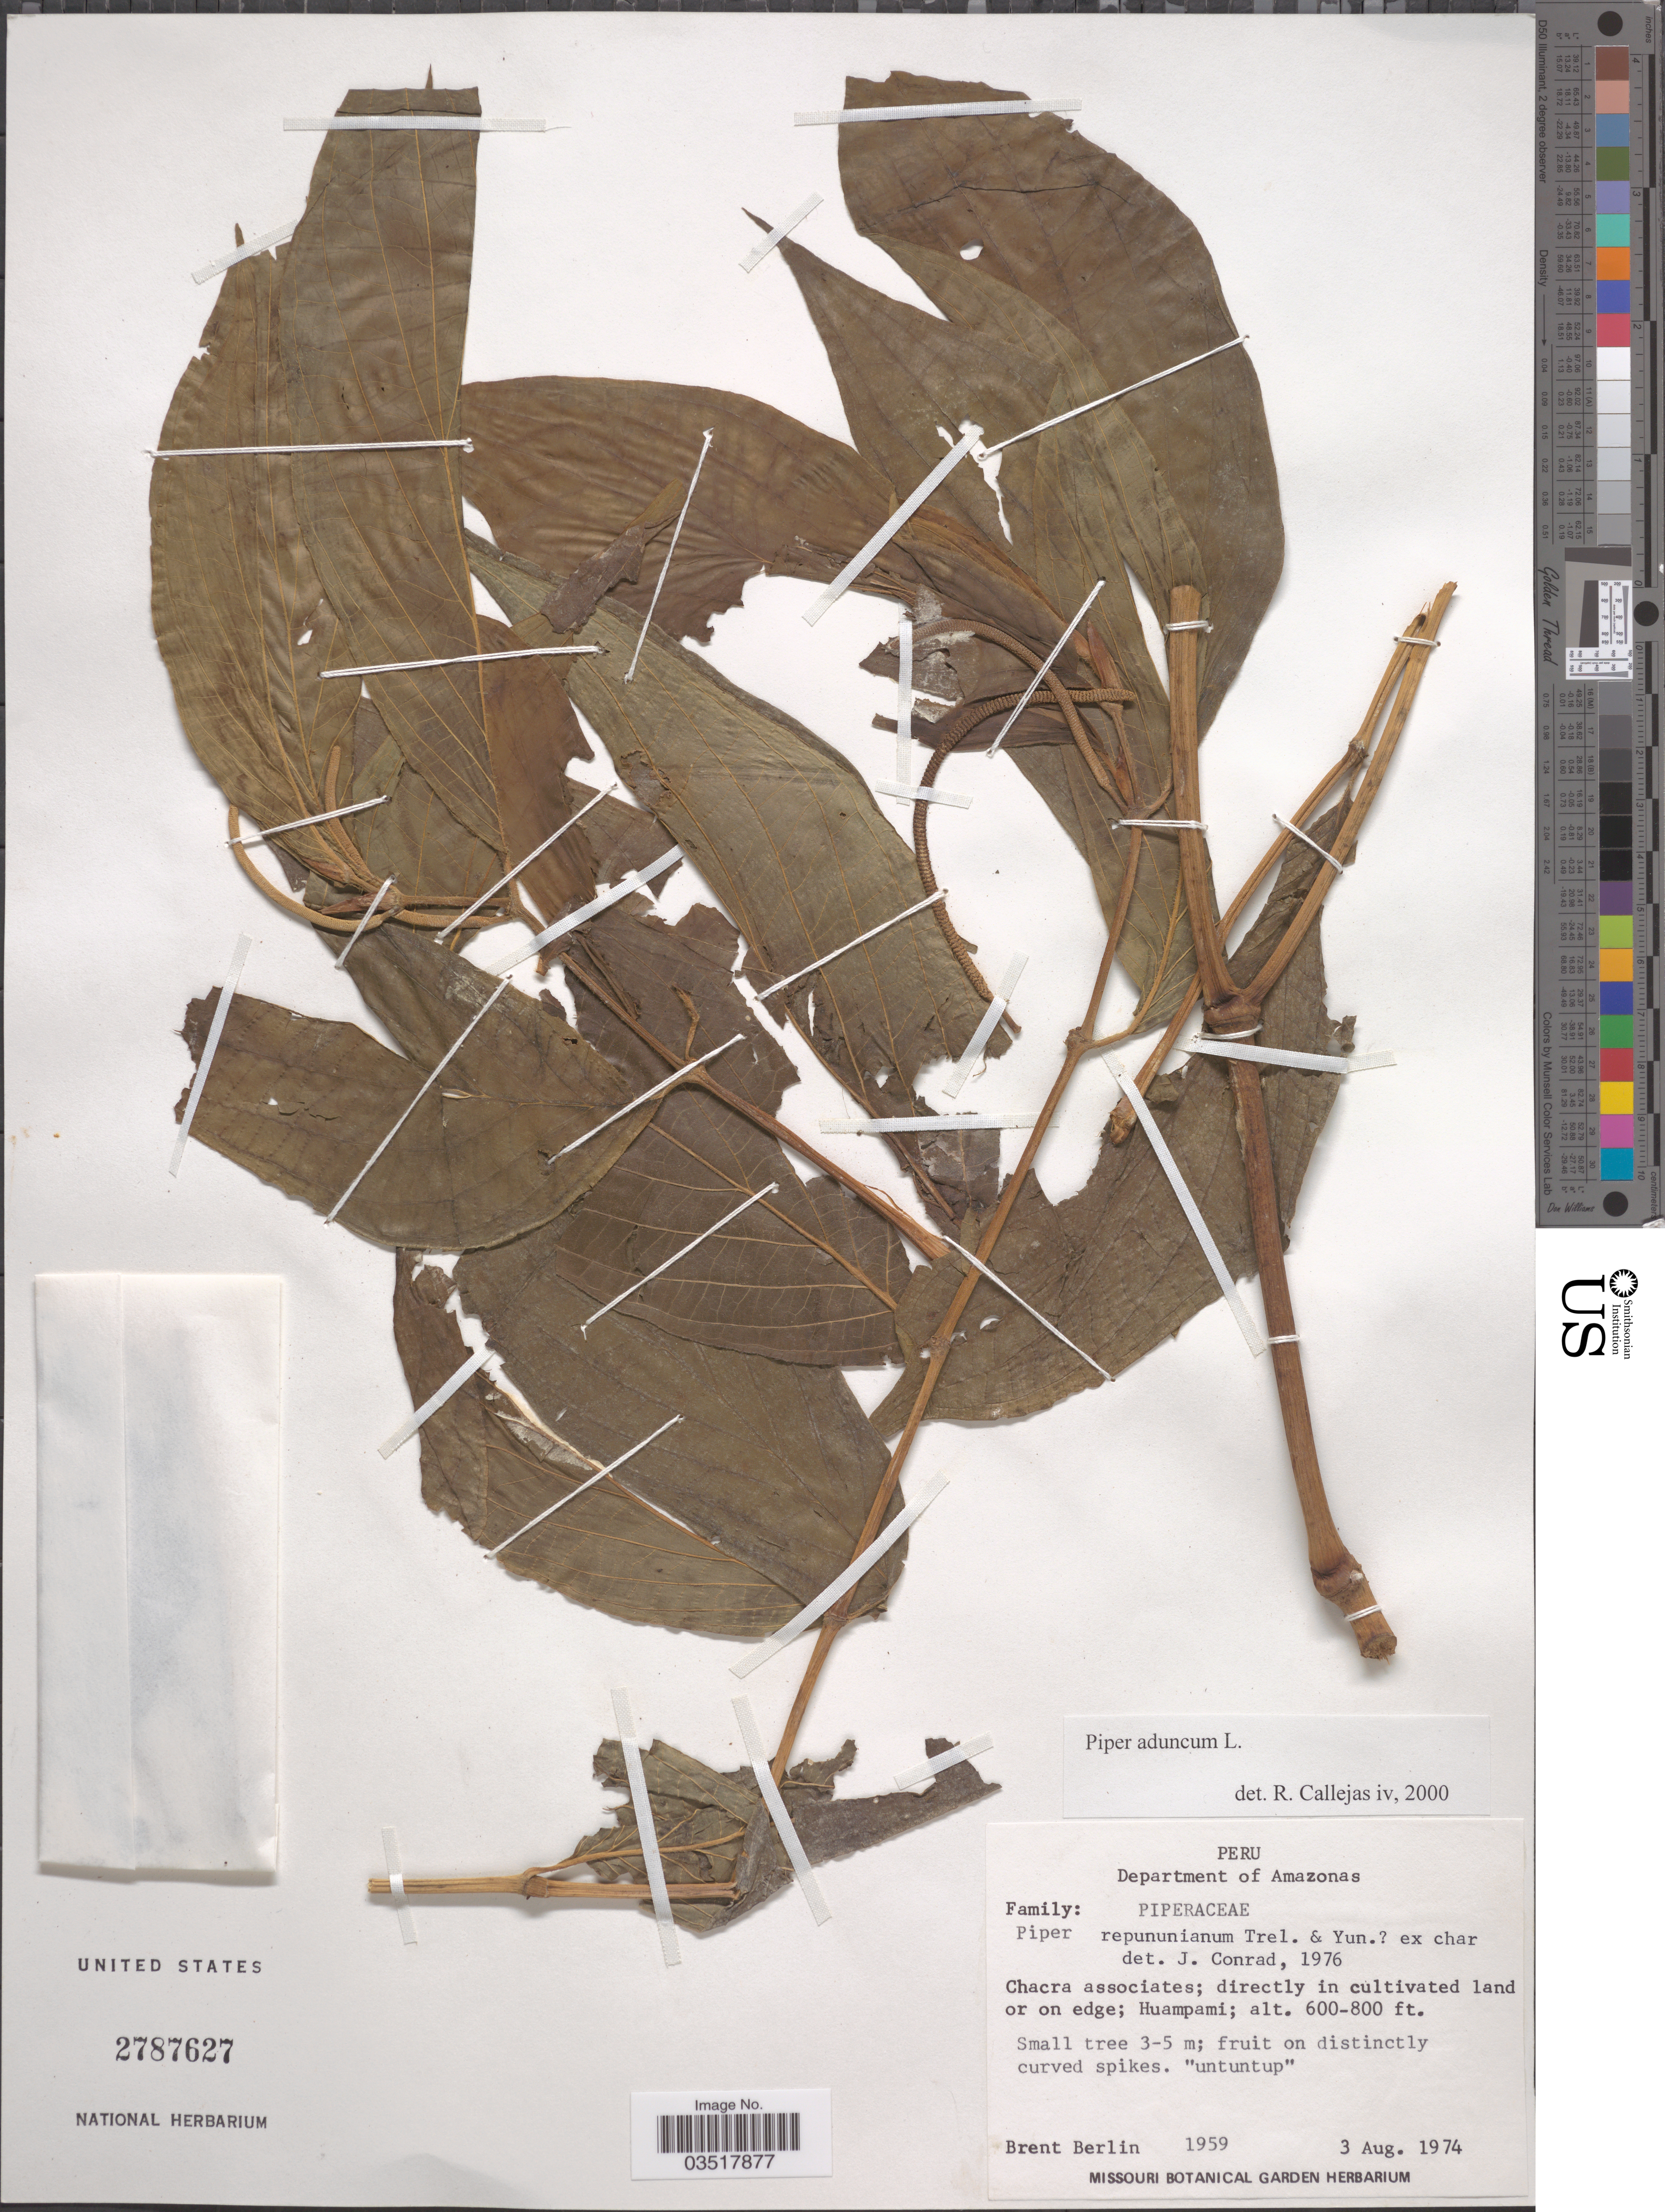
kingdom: Plantae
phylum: Tracheophyta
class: Magnoliopsida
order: Piperales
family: Piperaceae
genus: Piper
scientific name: Piper aduncum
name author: L.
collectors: B. Berlin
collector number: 1959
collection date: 1974-08-03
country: Peru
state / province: Amazonas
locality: Department of Amazonas. Chacra associates; directly in cultivated land or on edge; Huampami.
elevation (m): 183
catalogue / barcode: US 2787627